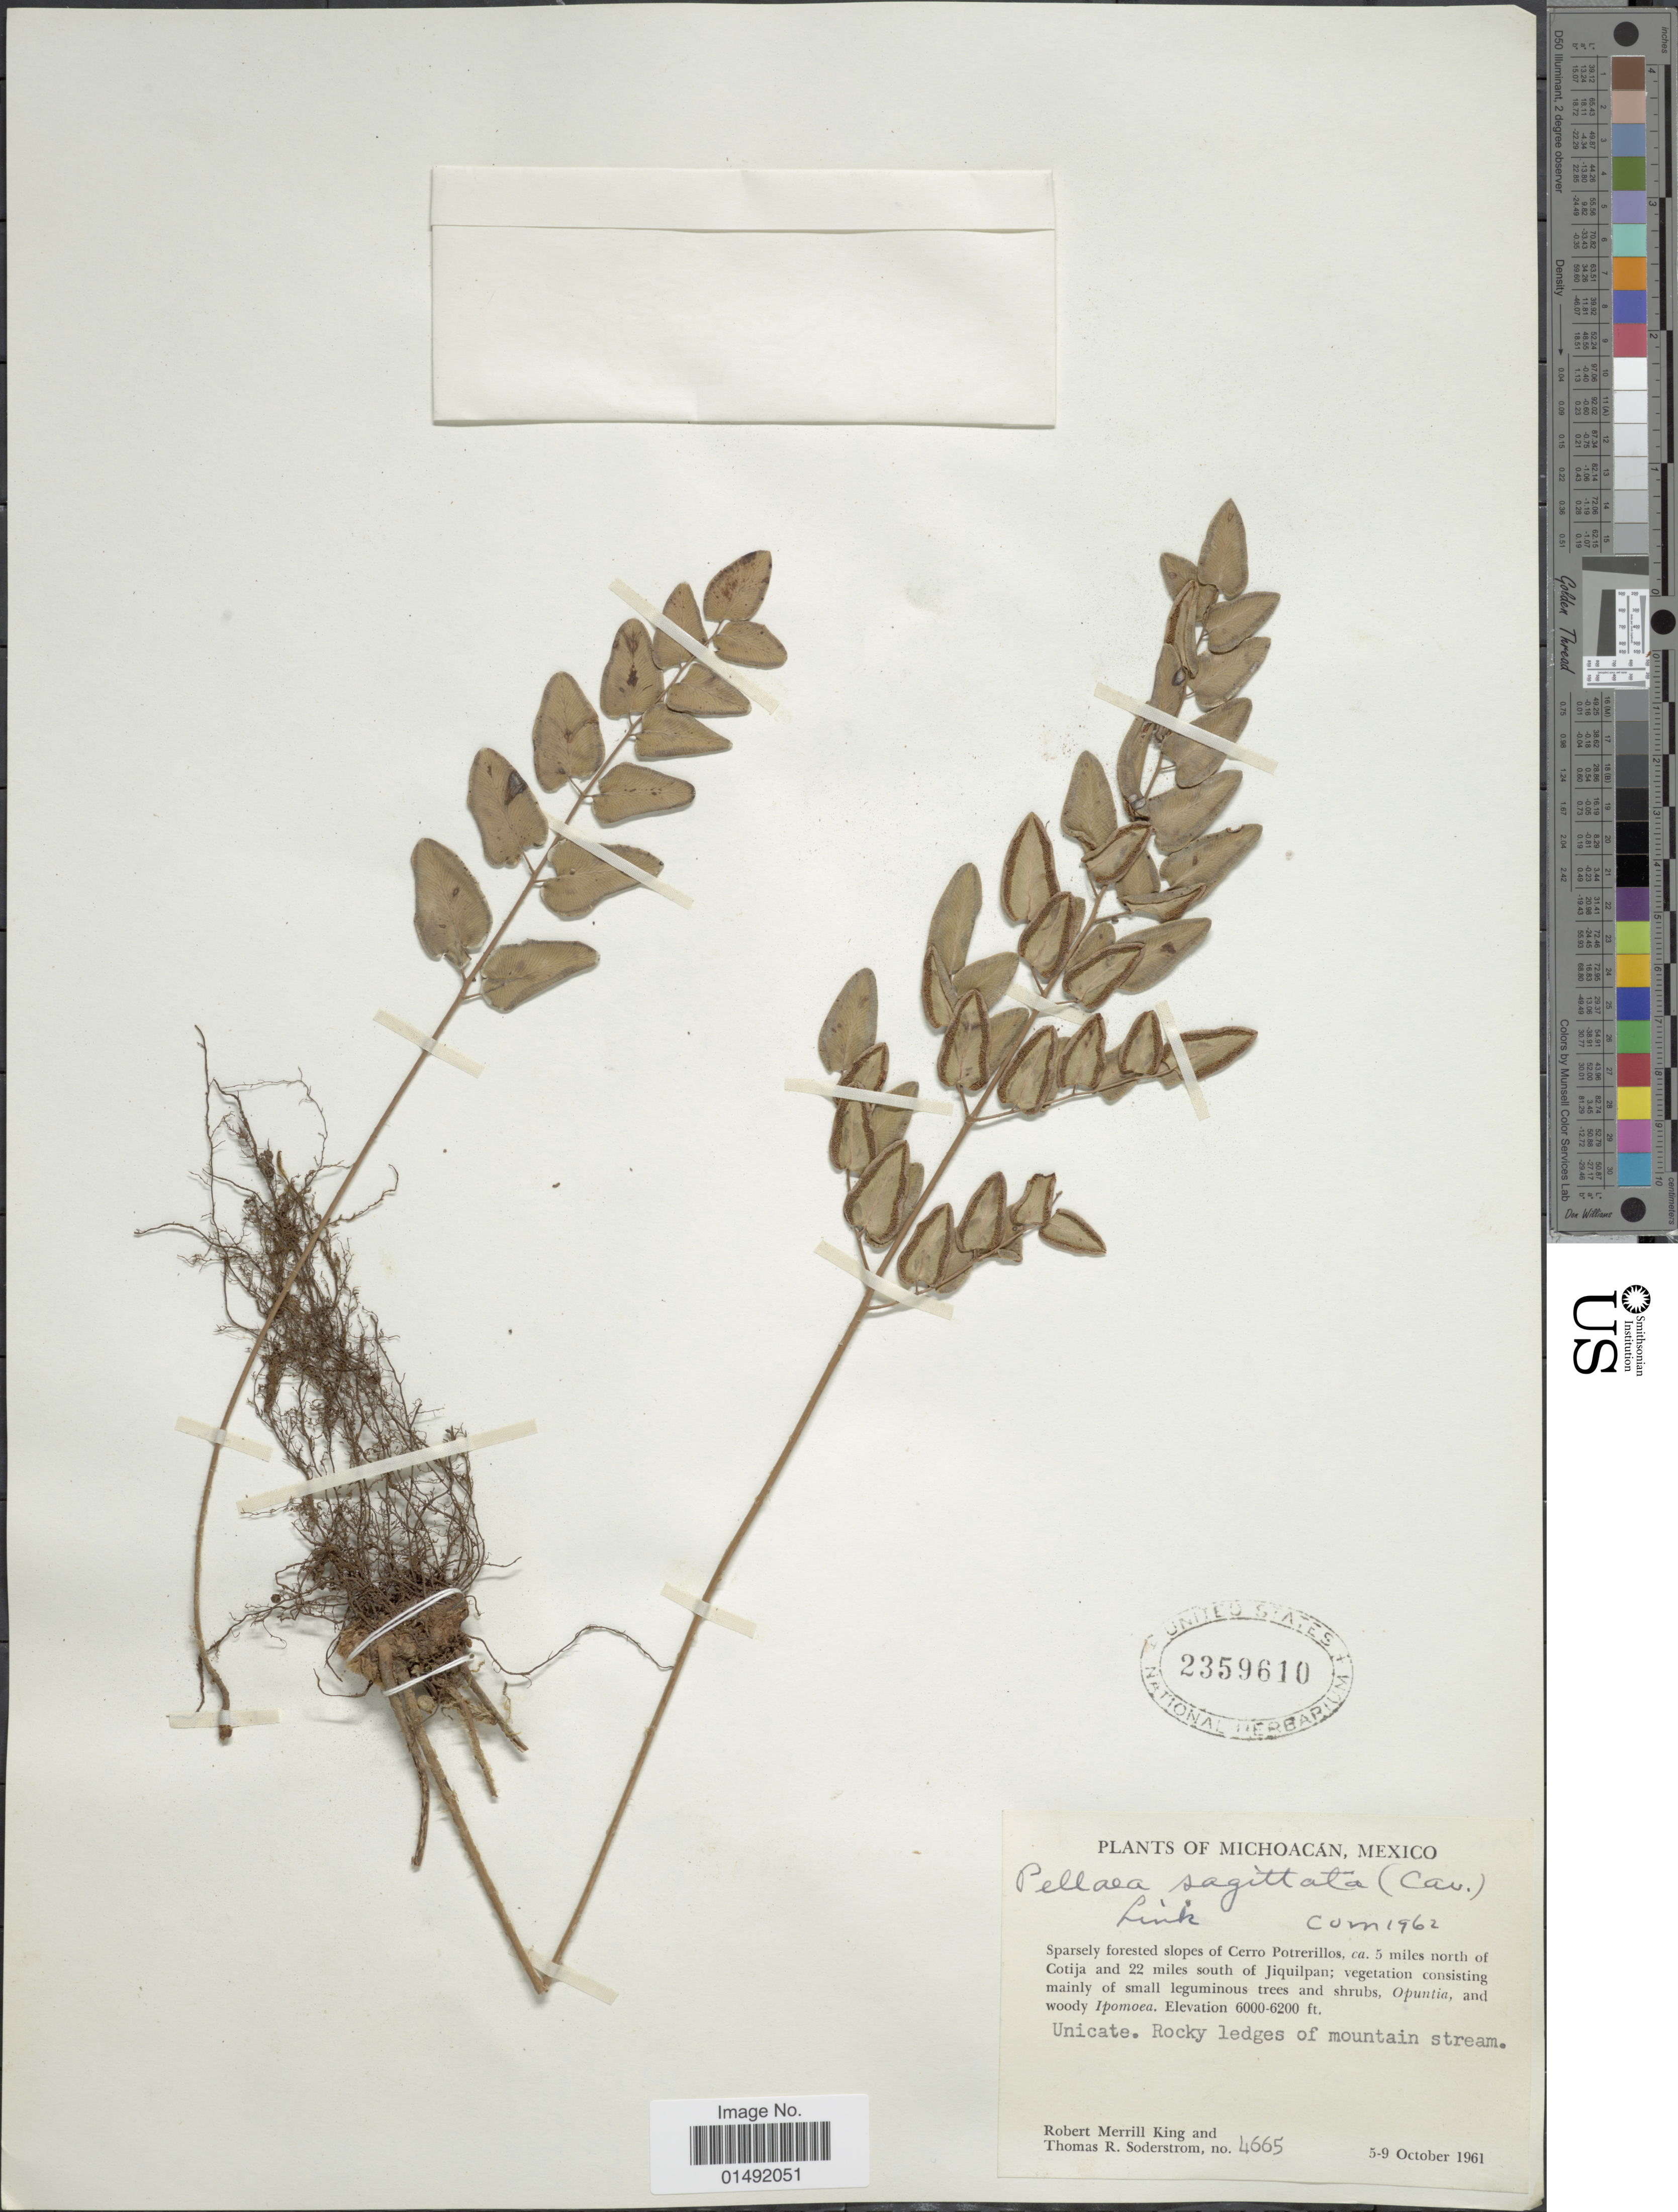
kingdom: Plantae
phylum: Tracheophyta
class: Polypodiopsida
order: Polypodiales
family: Pteridaceae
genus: Pellaea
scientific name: Pellaea sagittata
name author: (Cav.) Link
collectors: R. M. King & T. R. Soderstrom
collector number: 4665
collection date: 1961-10-05/1961-10-09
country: Mexico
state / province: Michoacán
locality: Sparsely forested slopes of Cerro Potrerillos, ca. 5 miles north of Cotija and 22 miles south Jiquilpan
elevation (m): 1829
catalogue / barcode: US 2359610